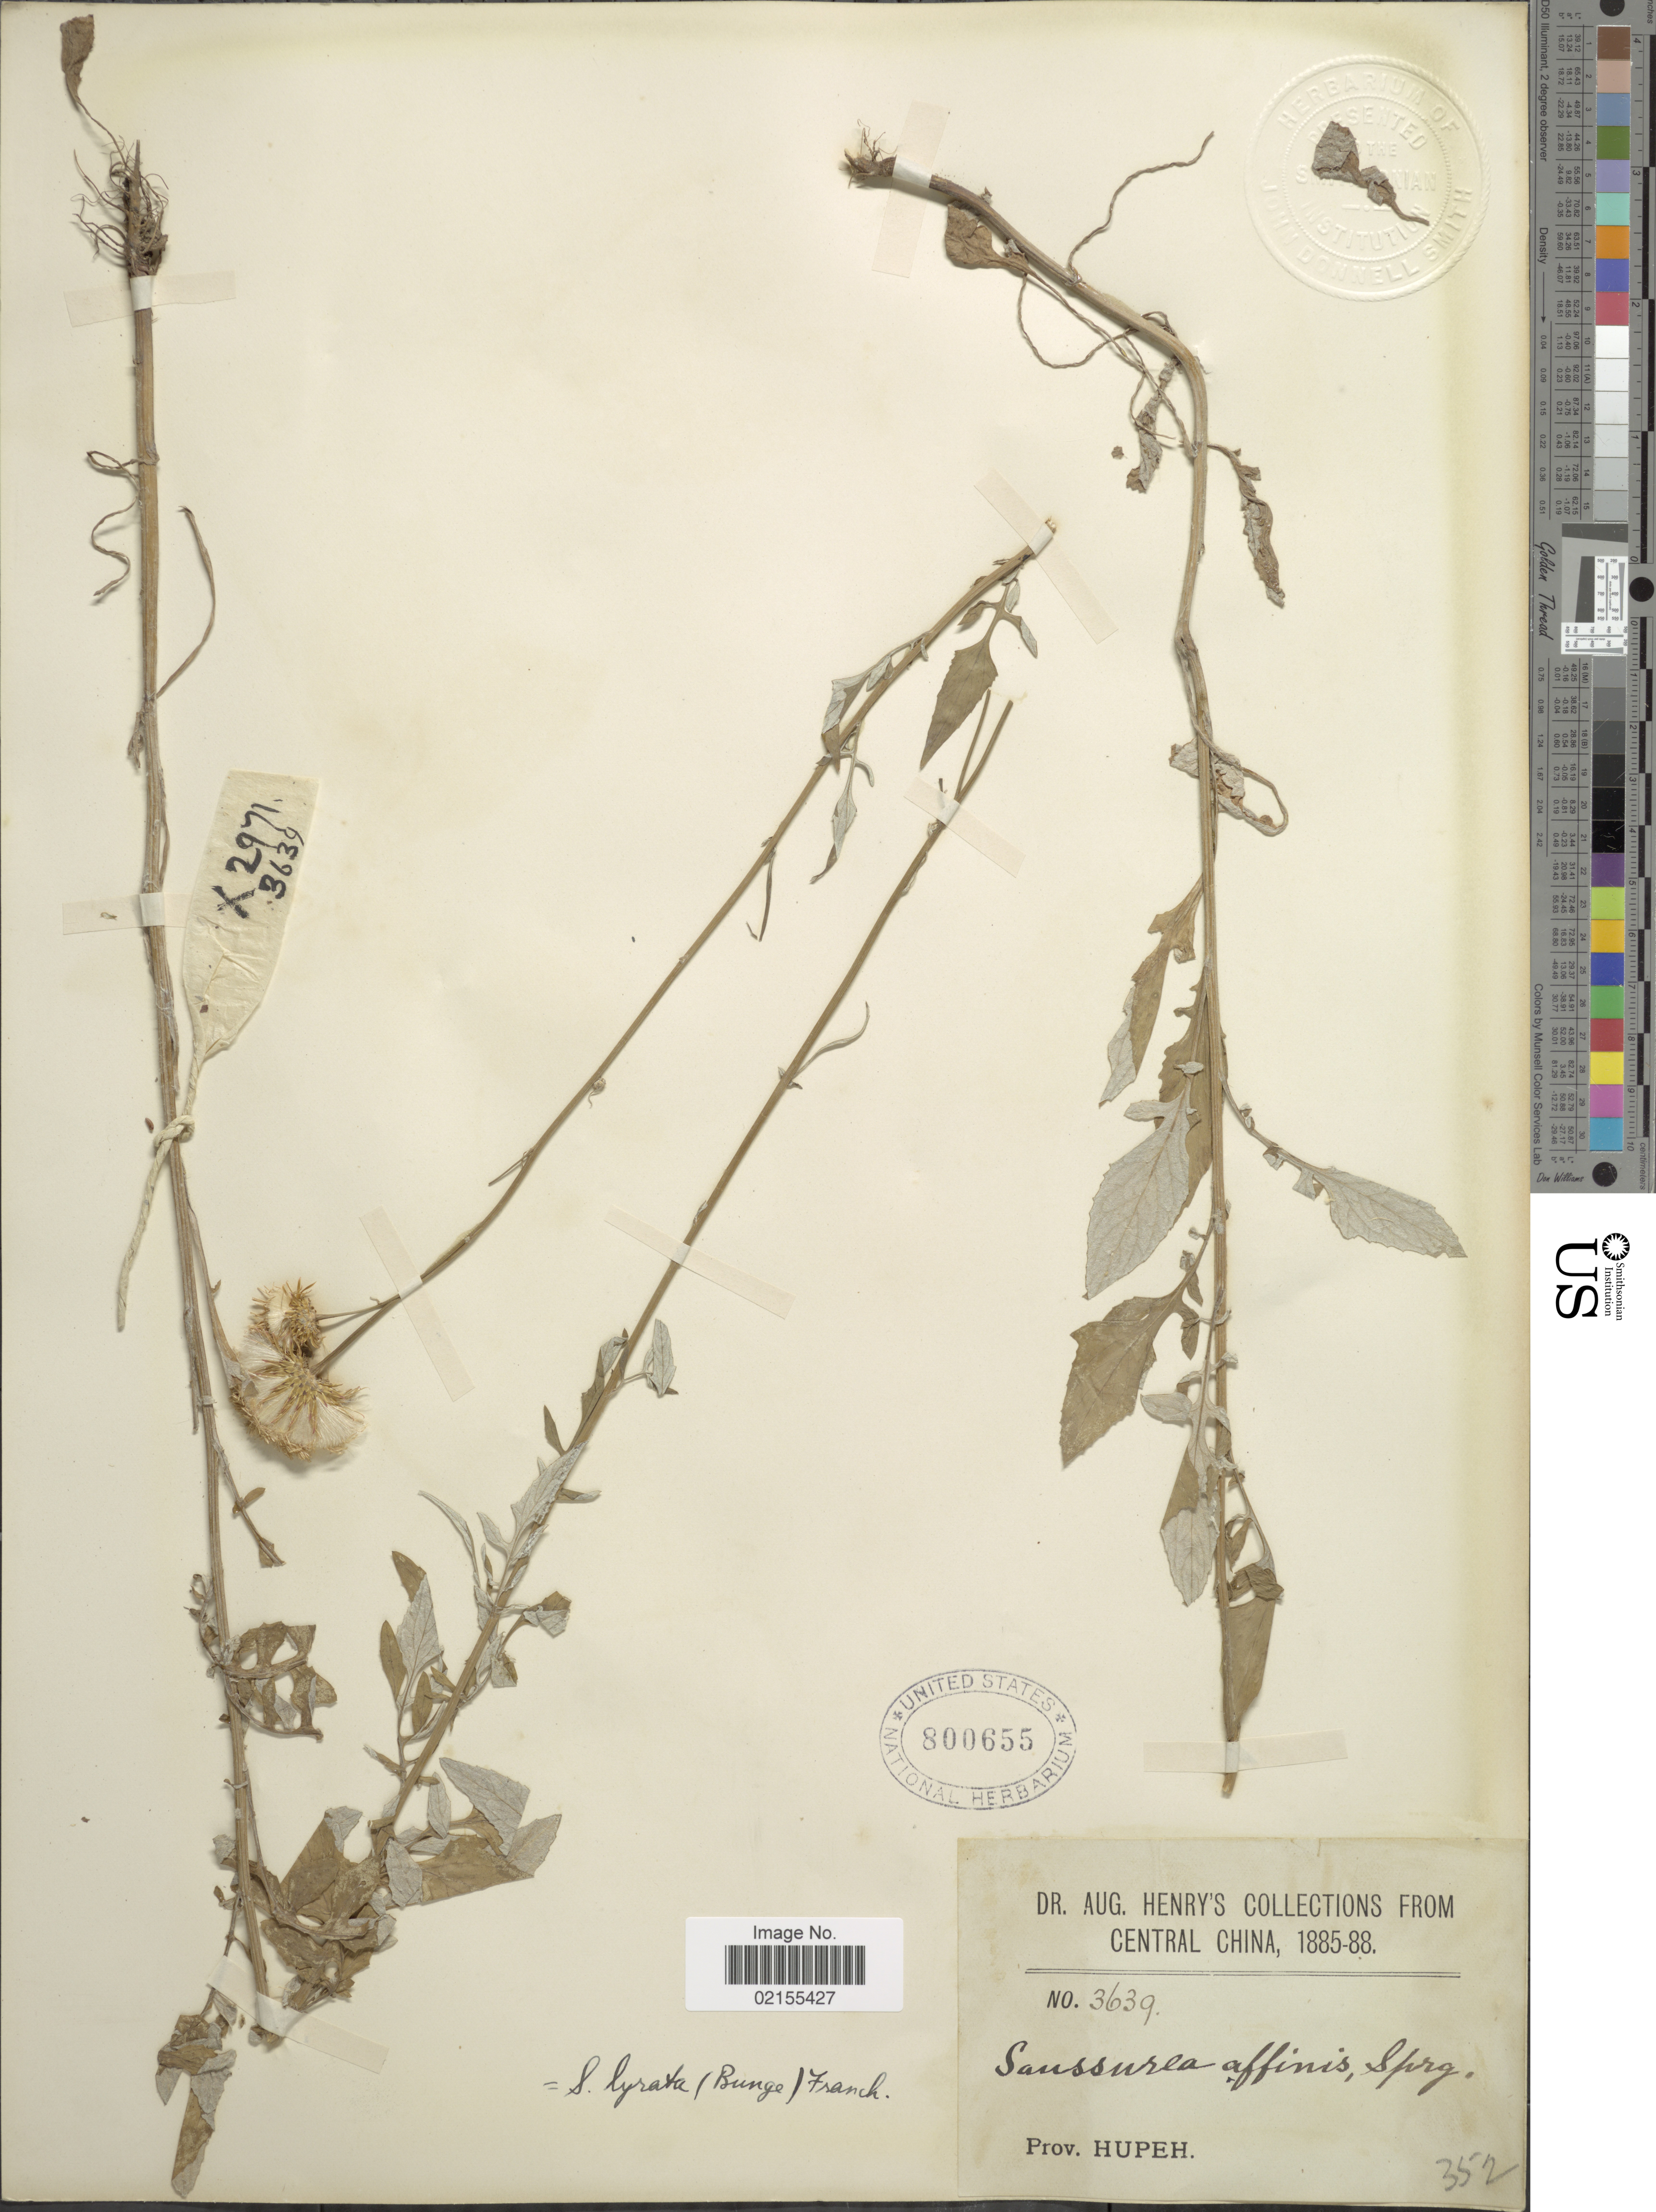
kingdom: Plantae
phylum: Tracheophyta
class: Magnoliopsida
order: Asterales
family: Asteraceae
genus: Hemistepta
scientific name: Hemistepta lyrata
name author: Bunge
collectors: A. Henry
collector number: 3639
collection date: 1885/1888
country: China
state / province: Hubei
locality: Central China, Prov. Hupeh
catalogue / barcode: US 800655